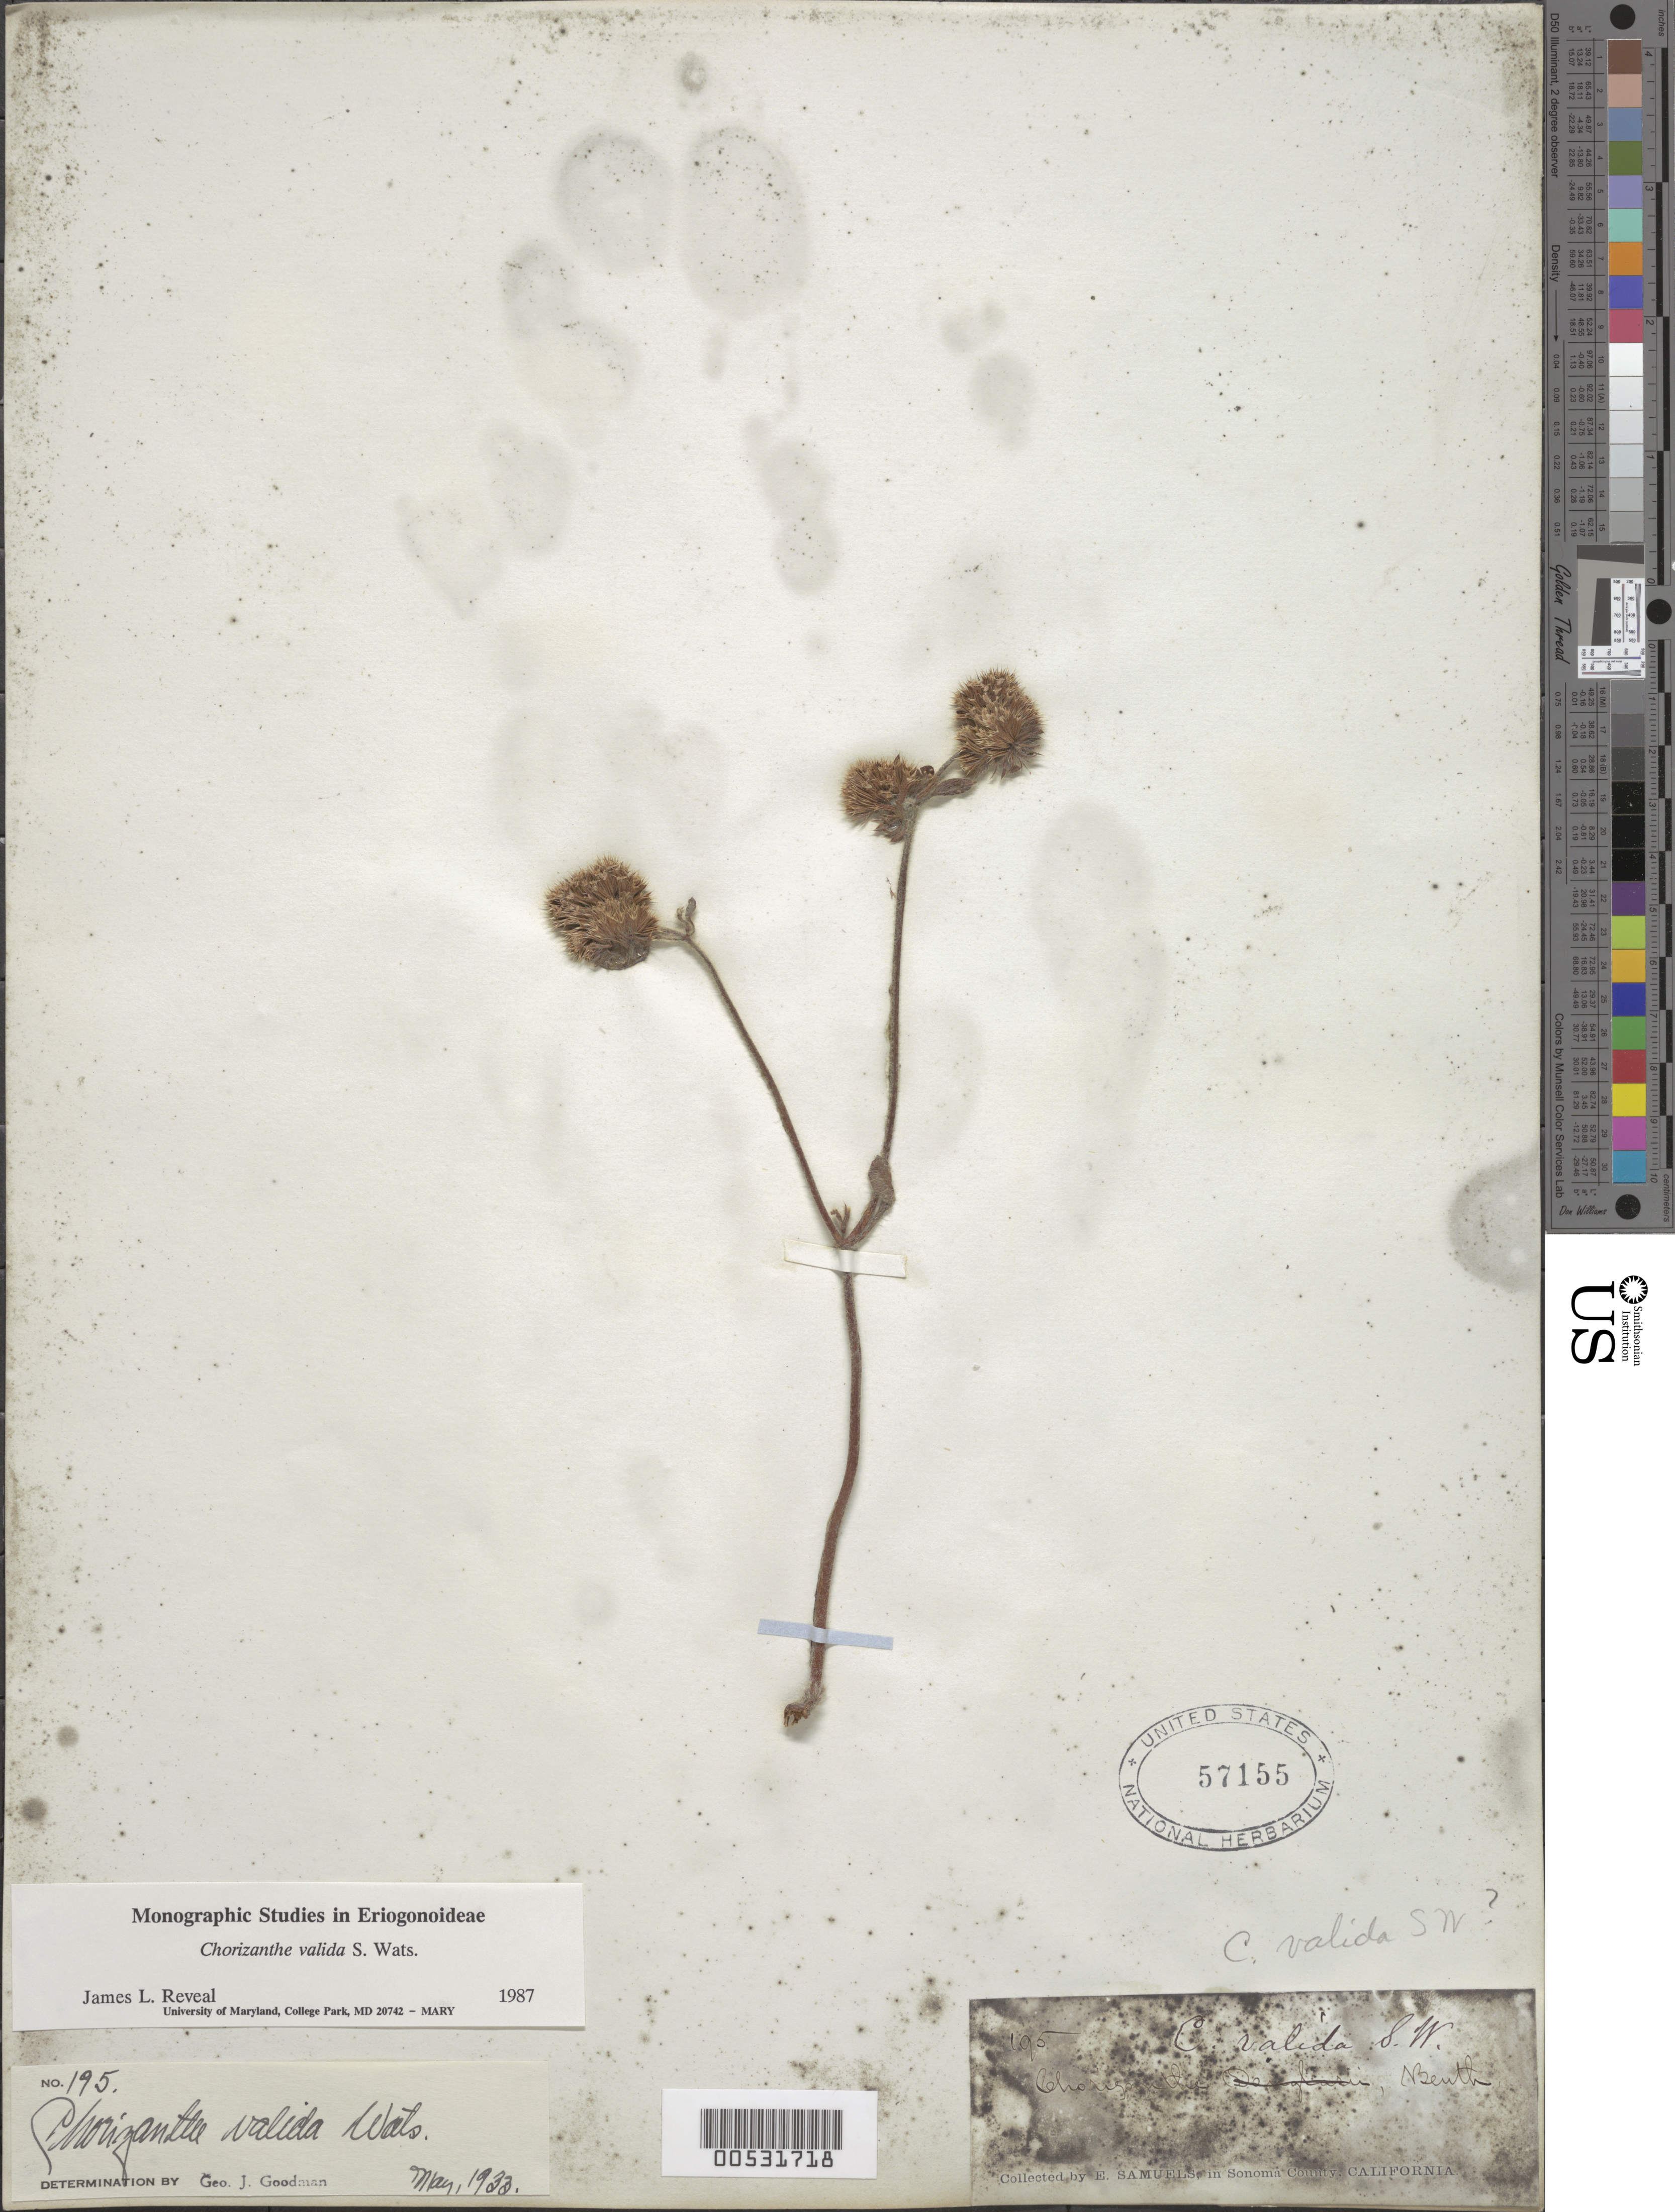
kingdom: Plantae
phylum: Tracheophyta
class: Magnoliopsida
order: Caryophyllales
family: Polygonaceae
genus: Chorizanthe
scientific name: Chorizanthe valida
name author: S. Watson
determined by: Reveal, J. L.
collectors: E. Samuels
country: United States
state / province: California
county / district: Sonoma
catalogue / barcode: US 57155